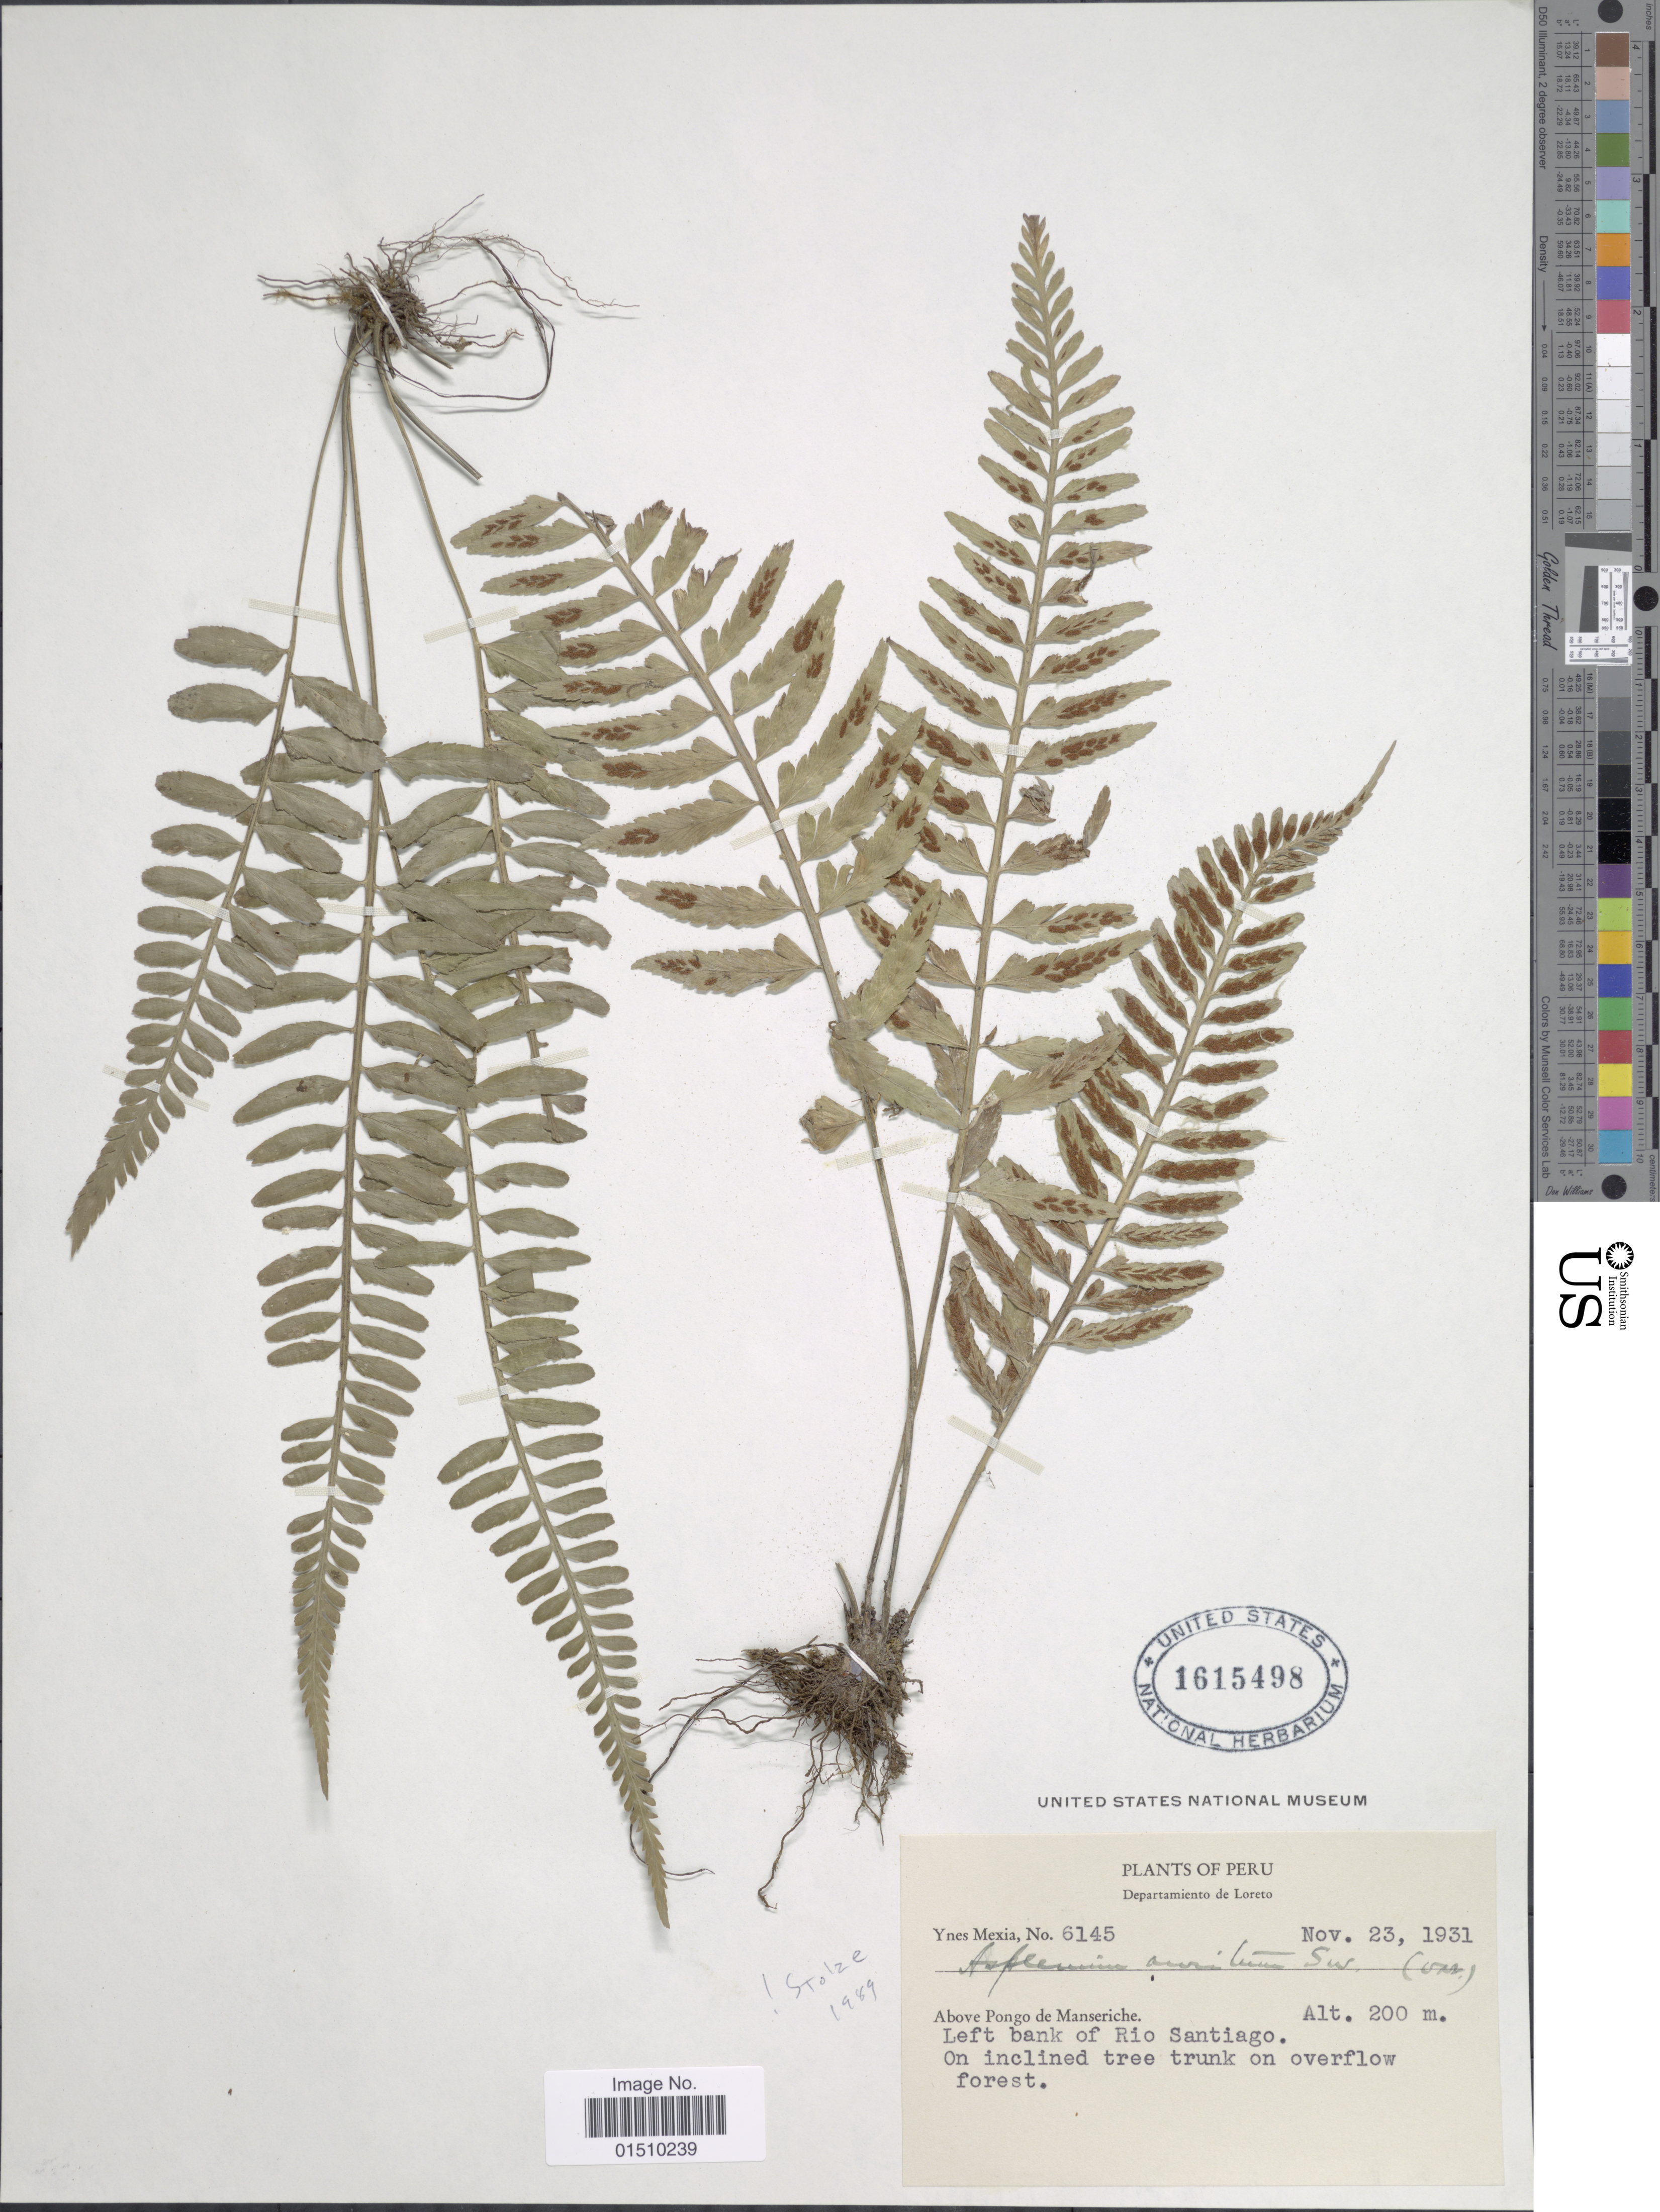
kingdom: Plantae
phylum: Tracheophyta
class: Polypodiopsida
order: Polypodiales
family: Aspleniaceae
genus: Asplenium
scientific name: Asplenium auritum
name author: Sw.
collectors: Y. Mexia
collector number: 6145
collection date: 1931-11-23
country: Peru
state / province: Loreto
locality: Peru, Departamiento de Loreto, left bank of Rio Santiago.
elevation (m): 200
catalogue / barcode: US 1615498